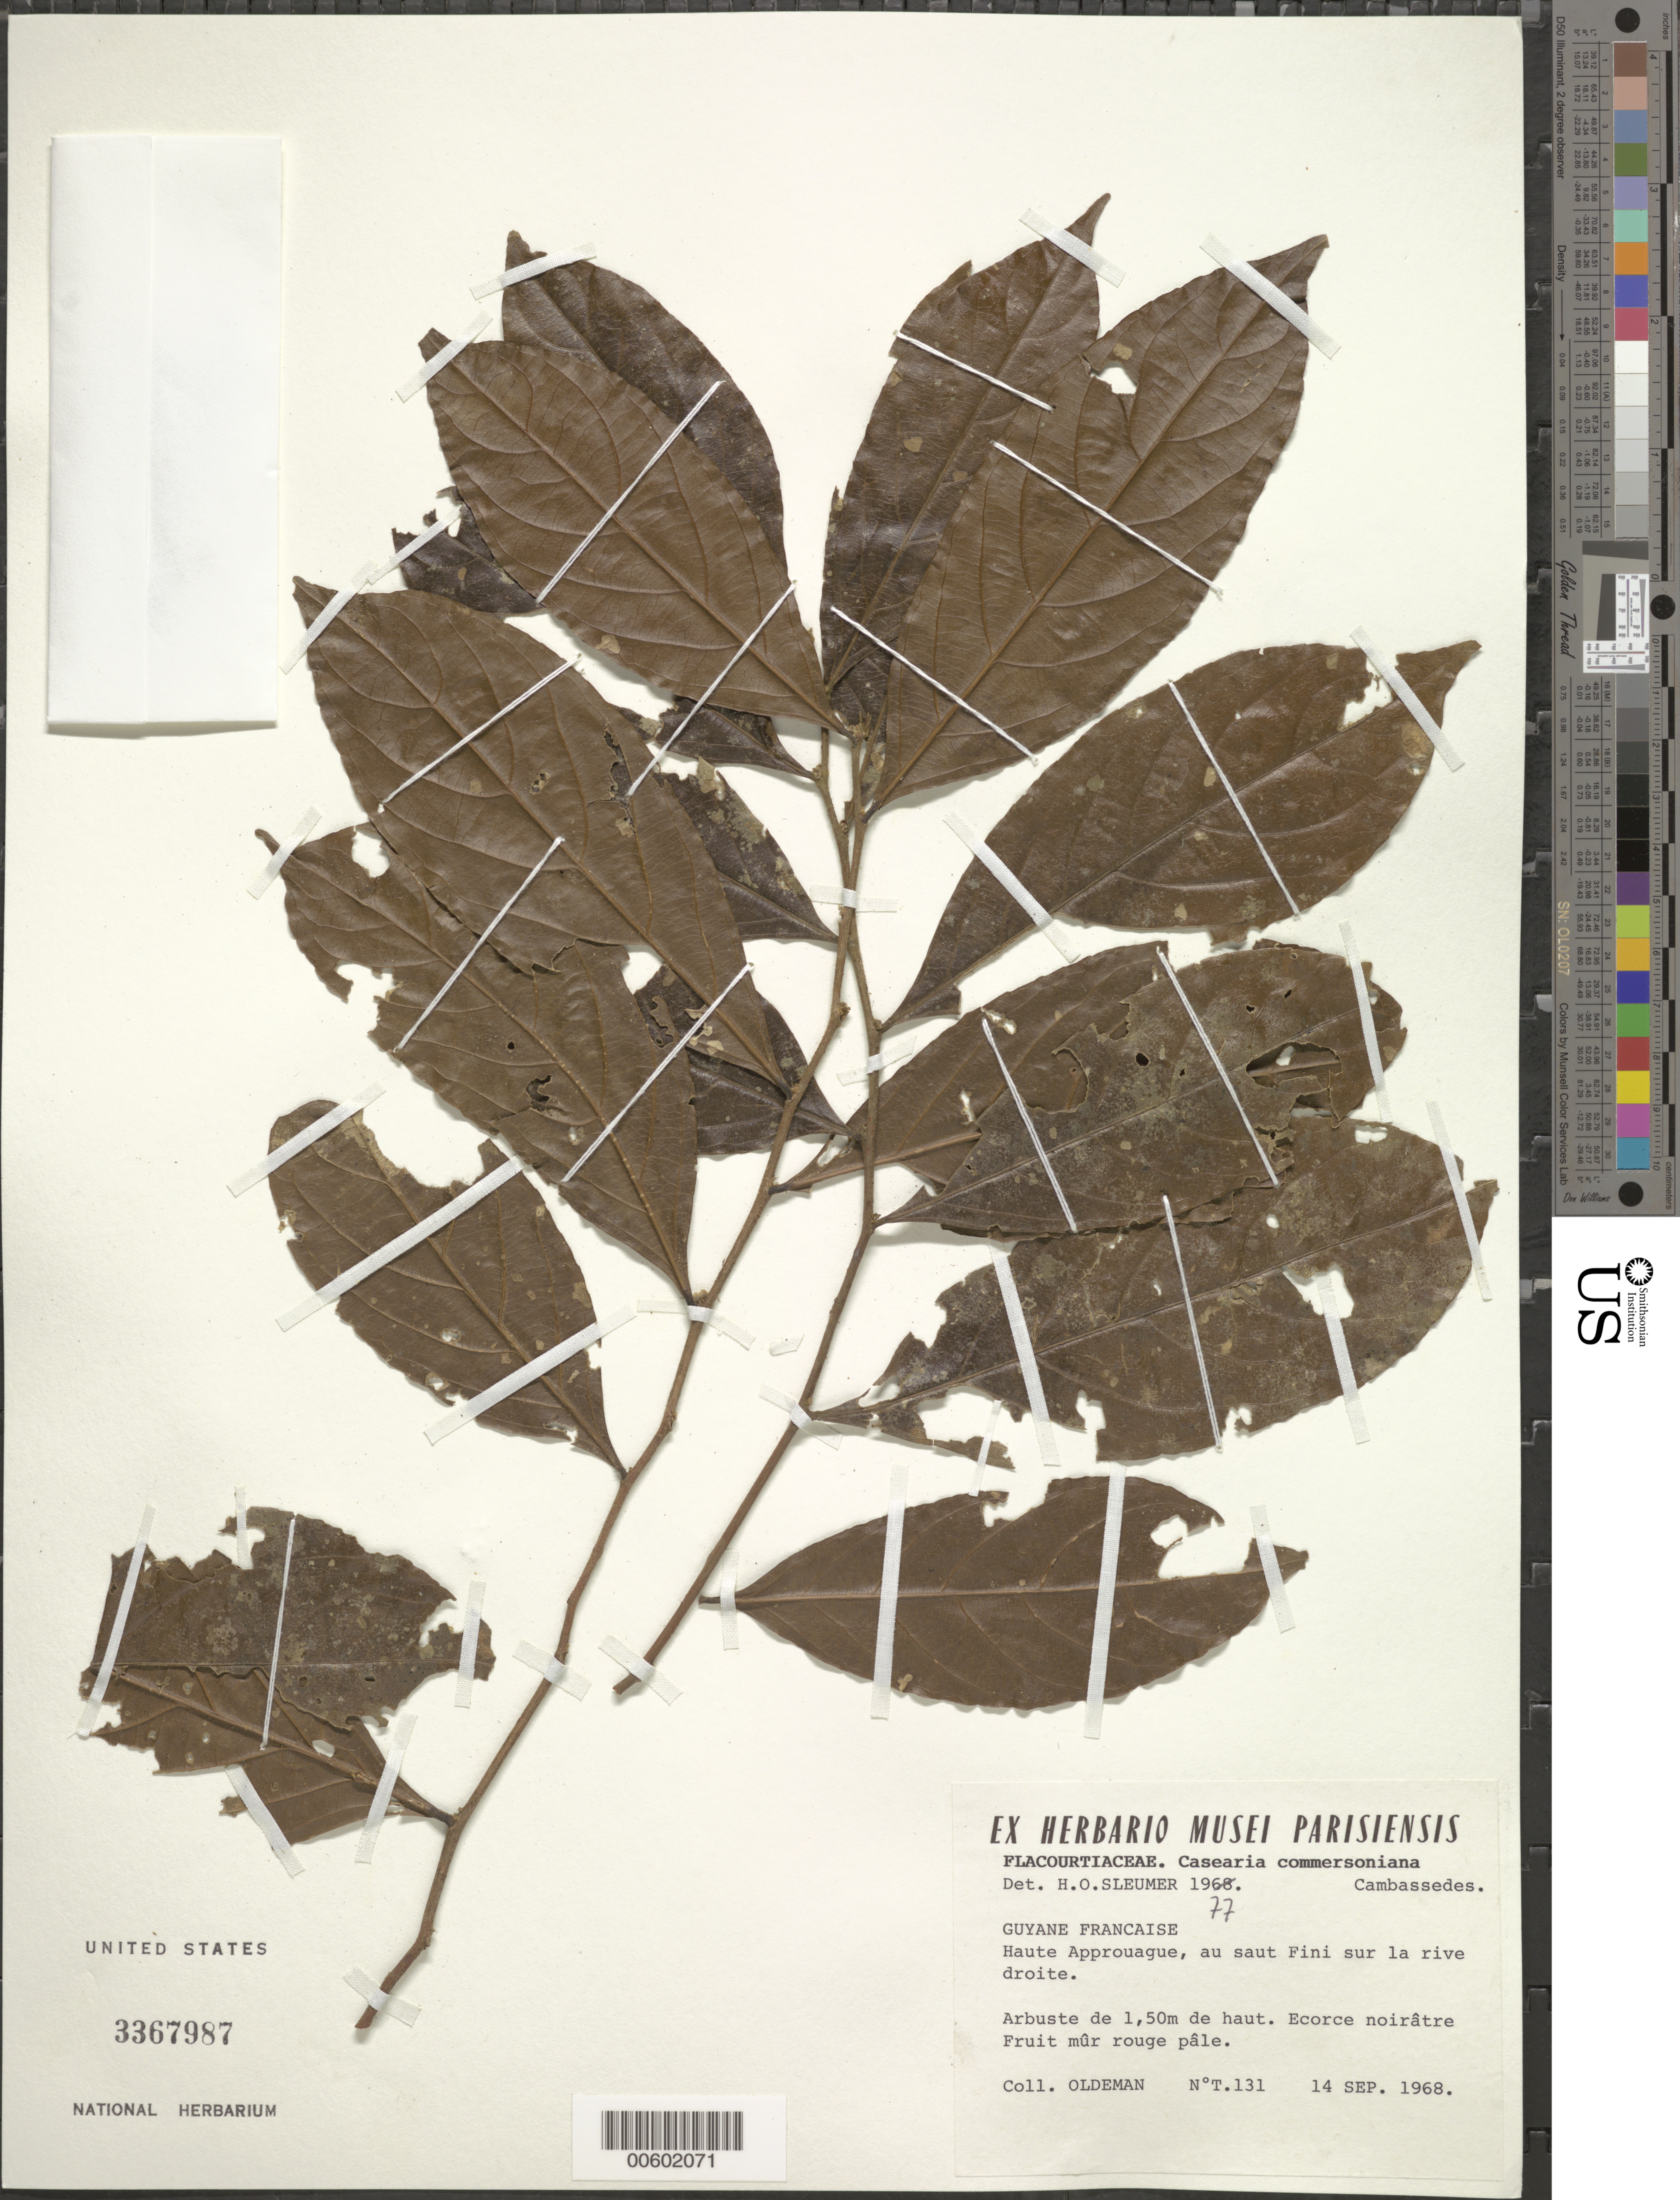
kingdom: Plantae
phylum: Tracheophyta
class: Magnoliopsida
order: Malpighiales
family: Salicaceae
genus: Piparea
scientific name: Piparea dentata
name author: Aubl.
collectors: R. Oldeman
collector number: T 131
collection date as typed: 14-Sep-68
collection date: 1968-09-14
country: French Guiana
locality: Approuague R., au saut Fini Saut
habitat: Sur la rive droite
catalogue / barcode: US 3367987